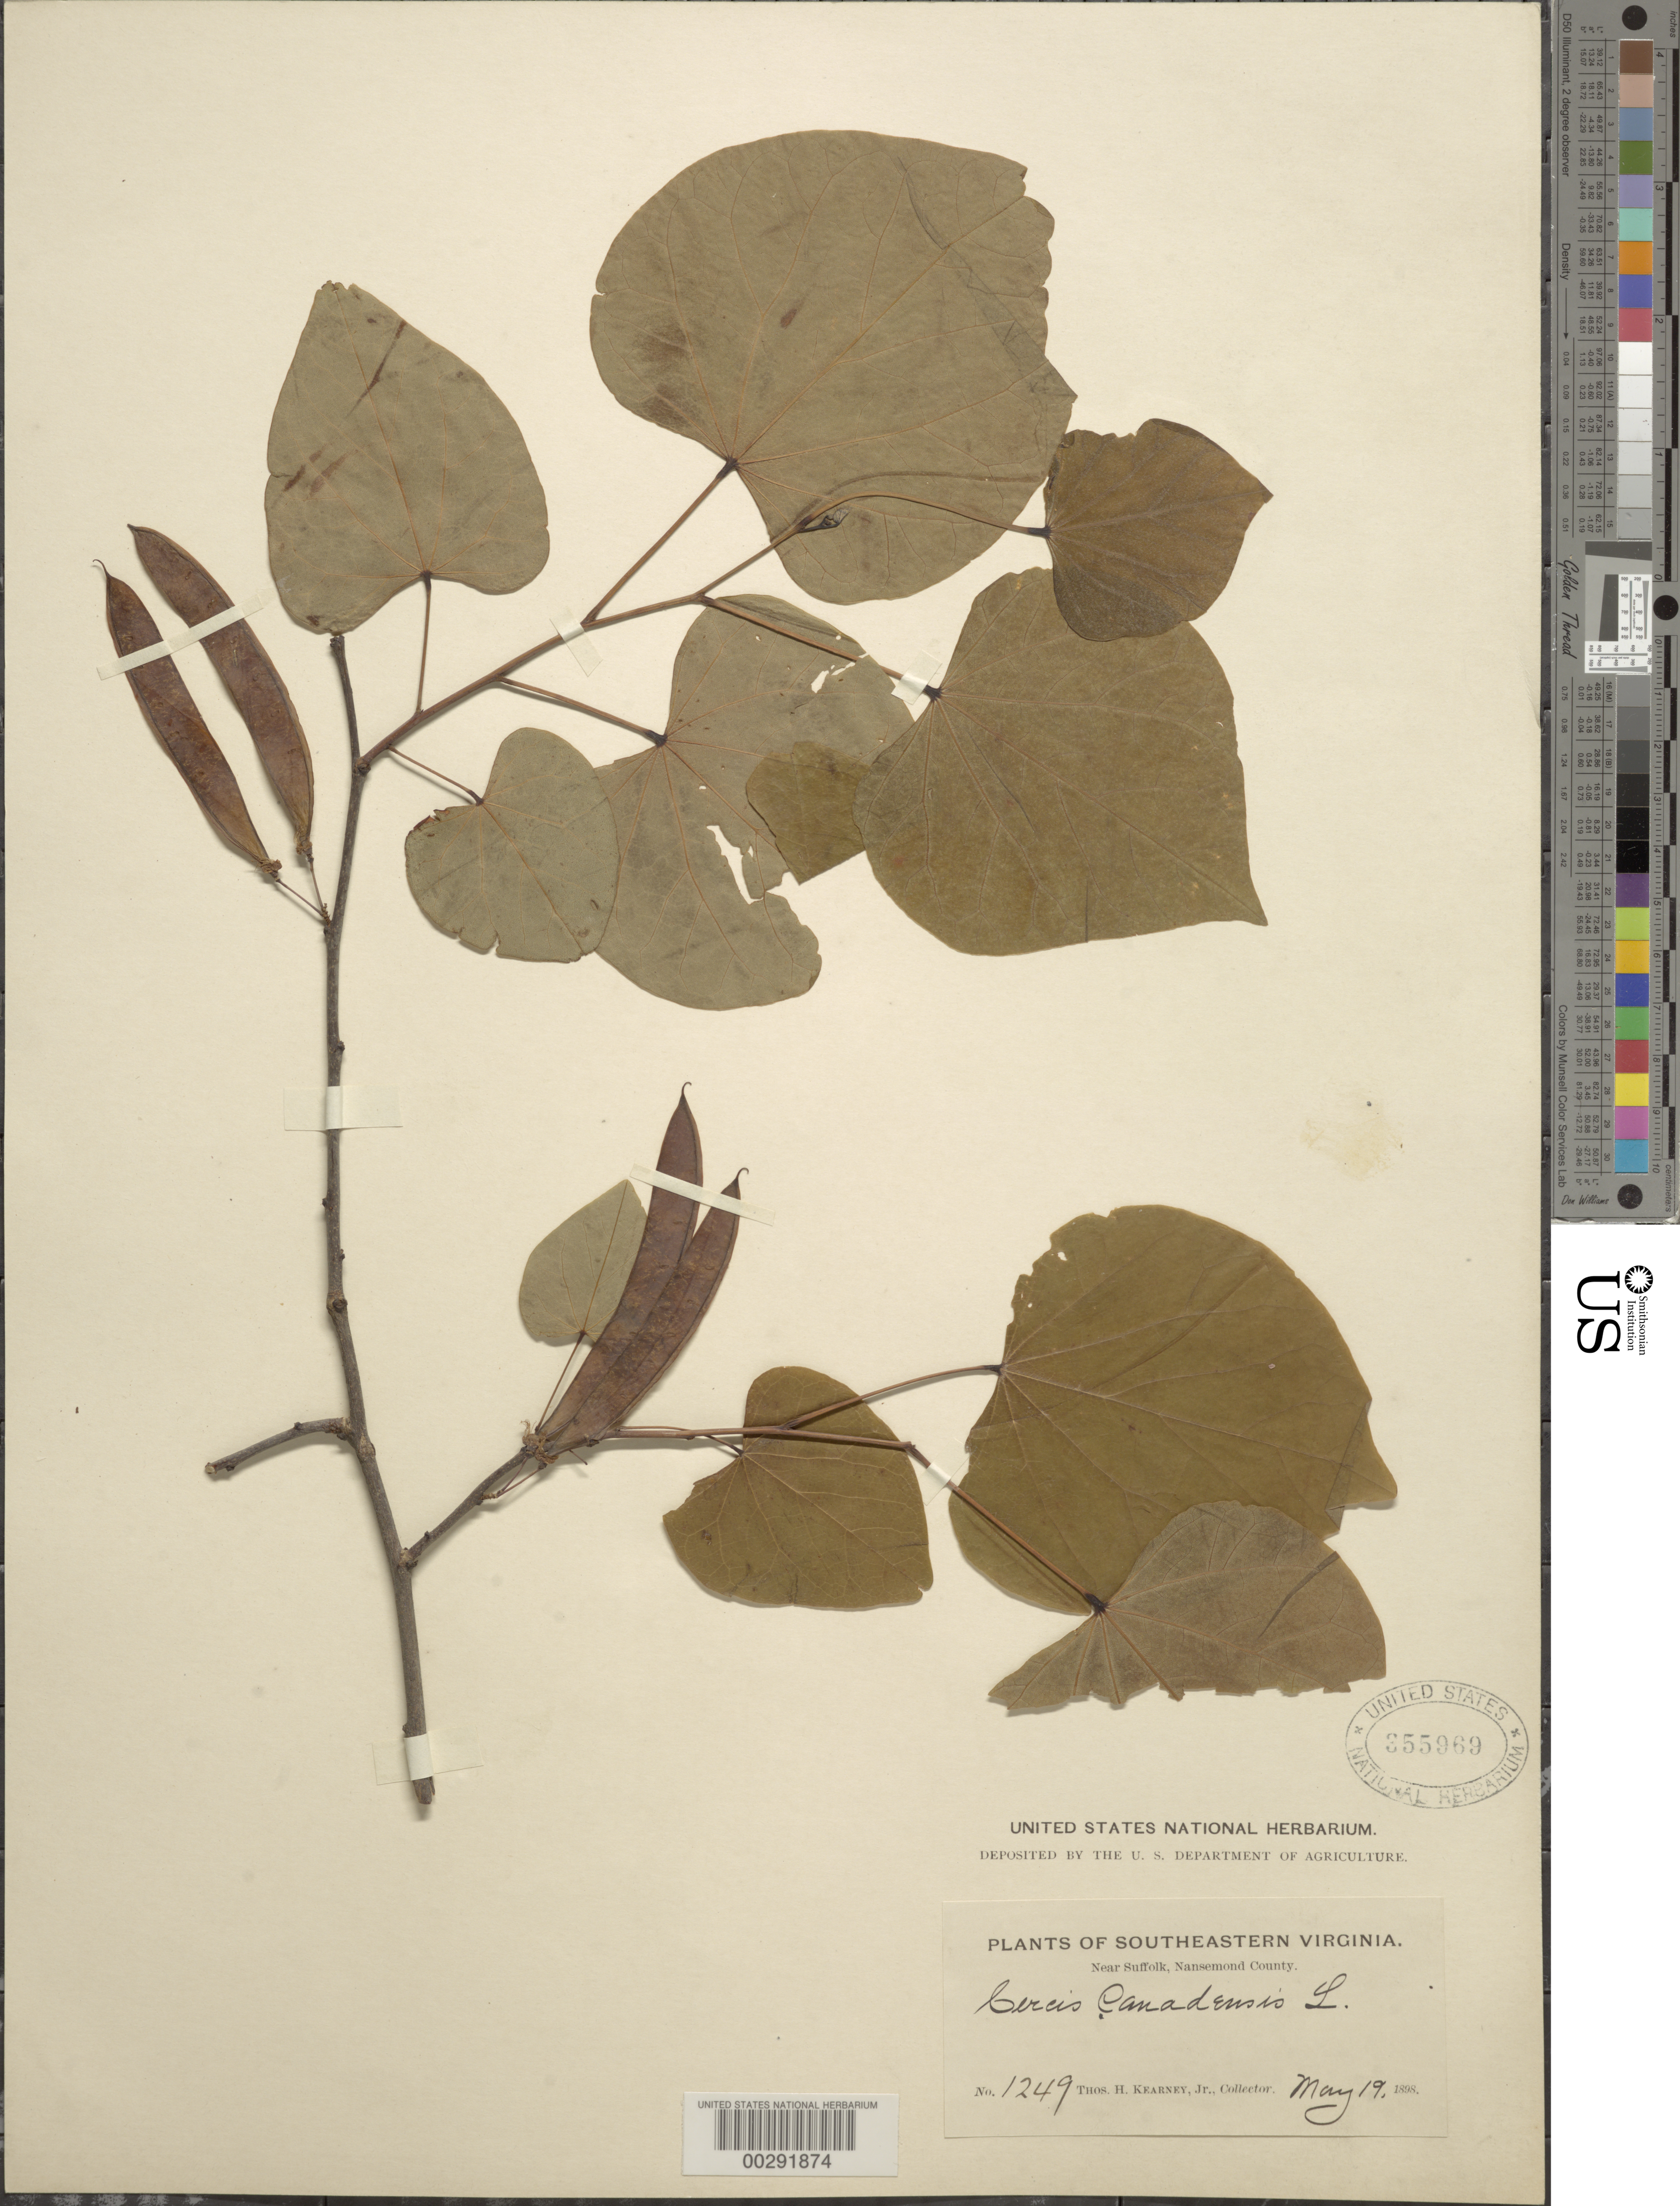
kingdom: Plantae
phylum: Tracheophyta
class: Magnoliopsida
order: Fabales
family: Fabaceae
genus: Cercis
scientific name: Cercis canadensis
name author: L.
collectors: T. H. Kearney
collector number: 1249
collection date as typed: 19 May 1898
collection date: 1898-05-19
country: United States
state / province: Virginia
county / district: City of Suffolk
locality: Nansemond county, near suffolk. [nansemond county is now part of suffolk city.]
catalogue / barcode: US 355969